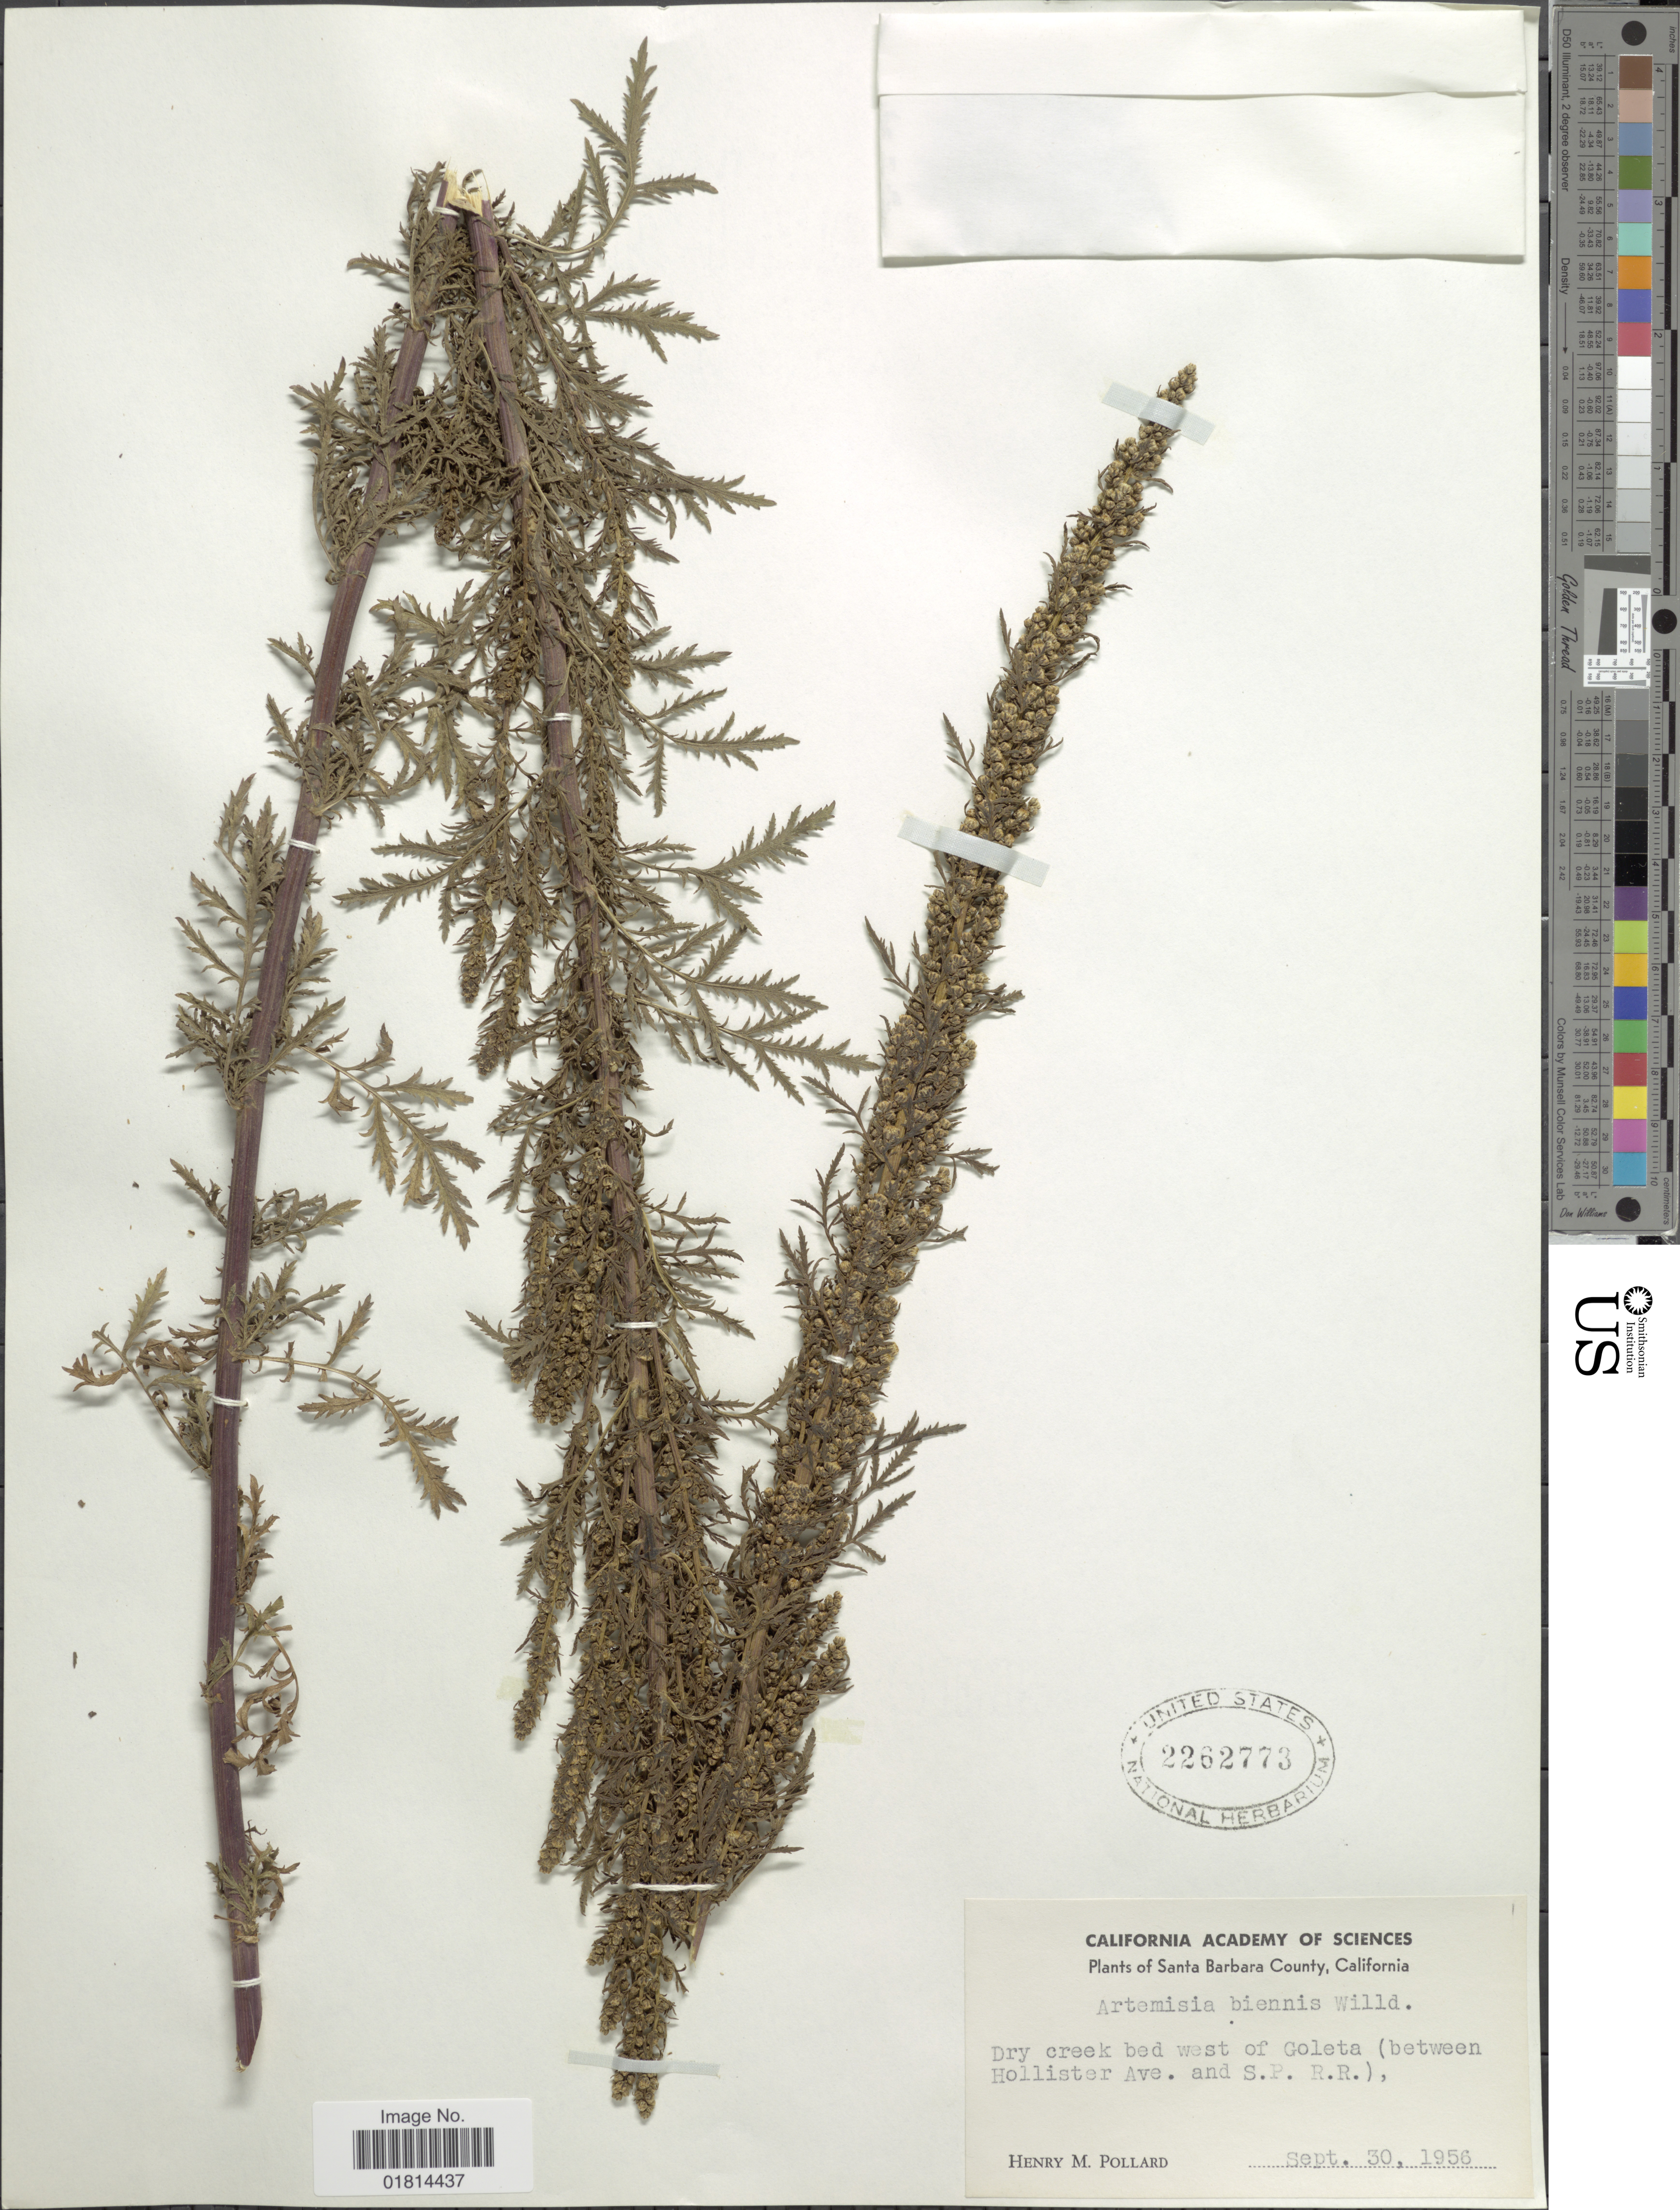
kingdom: Plantae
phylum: Tracheophyta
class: Magnoliopsida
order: Asterales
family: Asteraceae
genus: Artemisia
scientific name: Artemisia biennis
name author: Willd.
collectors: H. M. Pollard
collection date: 1956-09-30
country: United States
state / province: California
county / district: Santa Barbara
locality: Santa Barbara County, California. Dry creek bed west of Goleta (between Hollister Ave. and S.P. R.R.)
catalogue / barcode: US 2262773